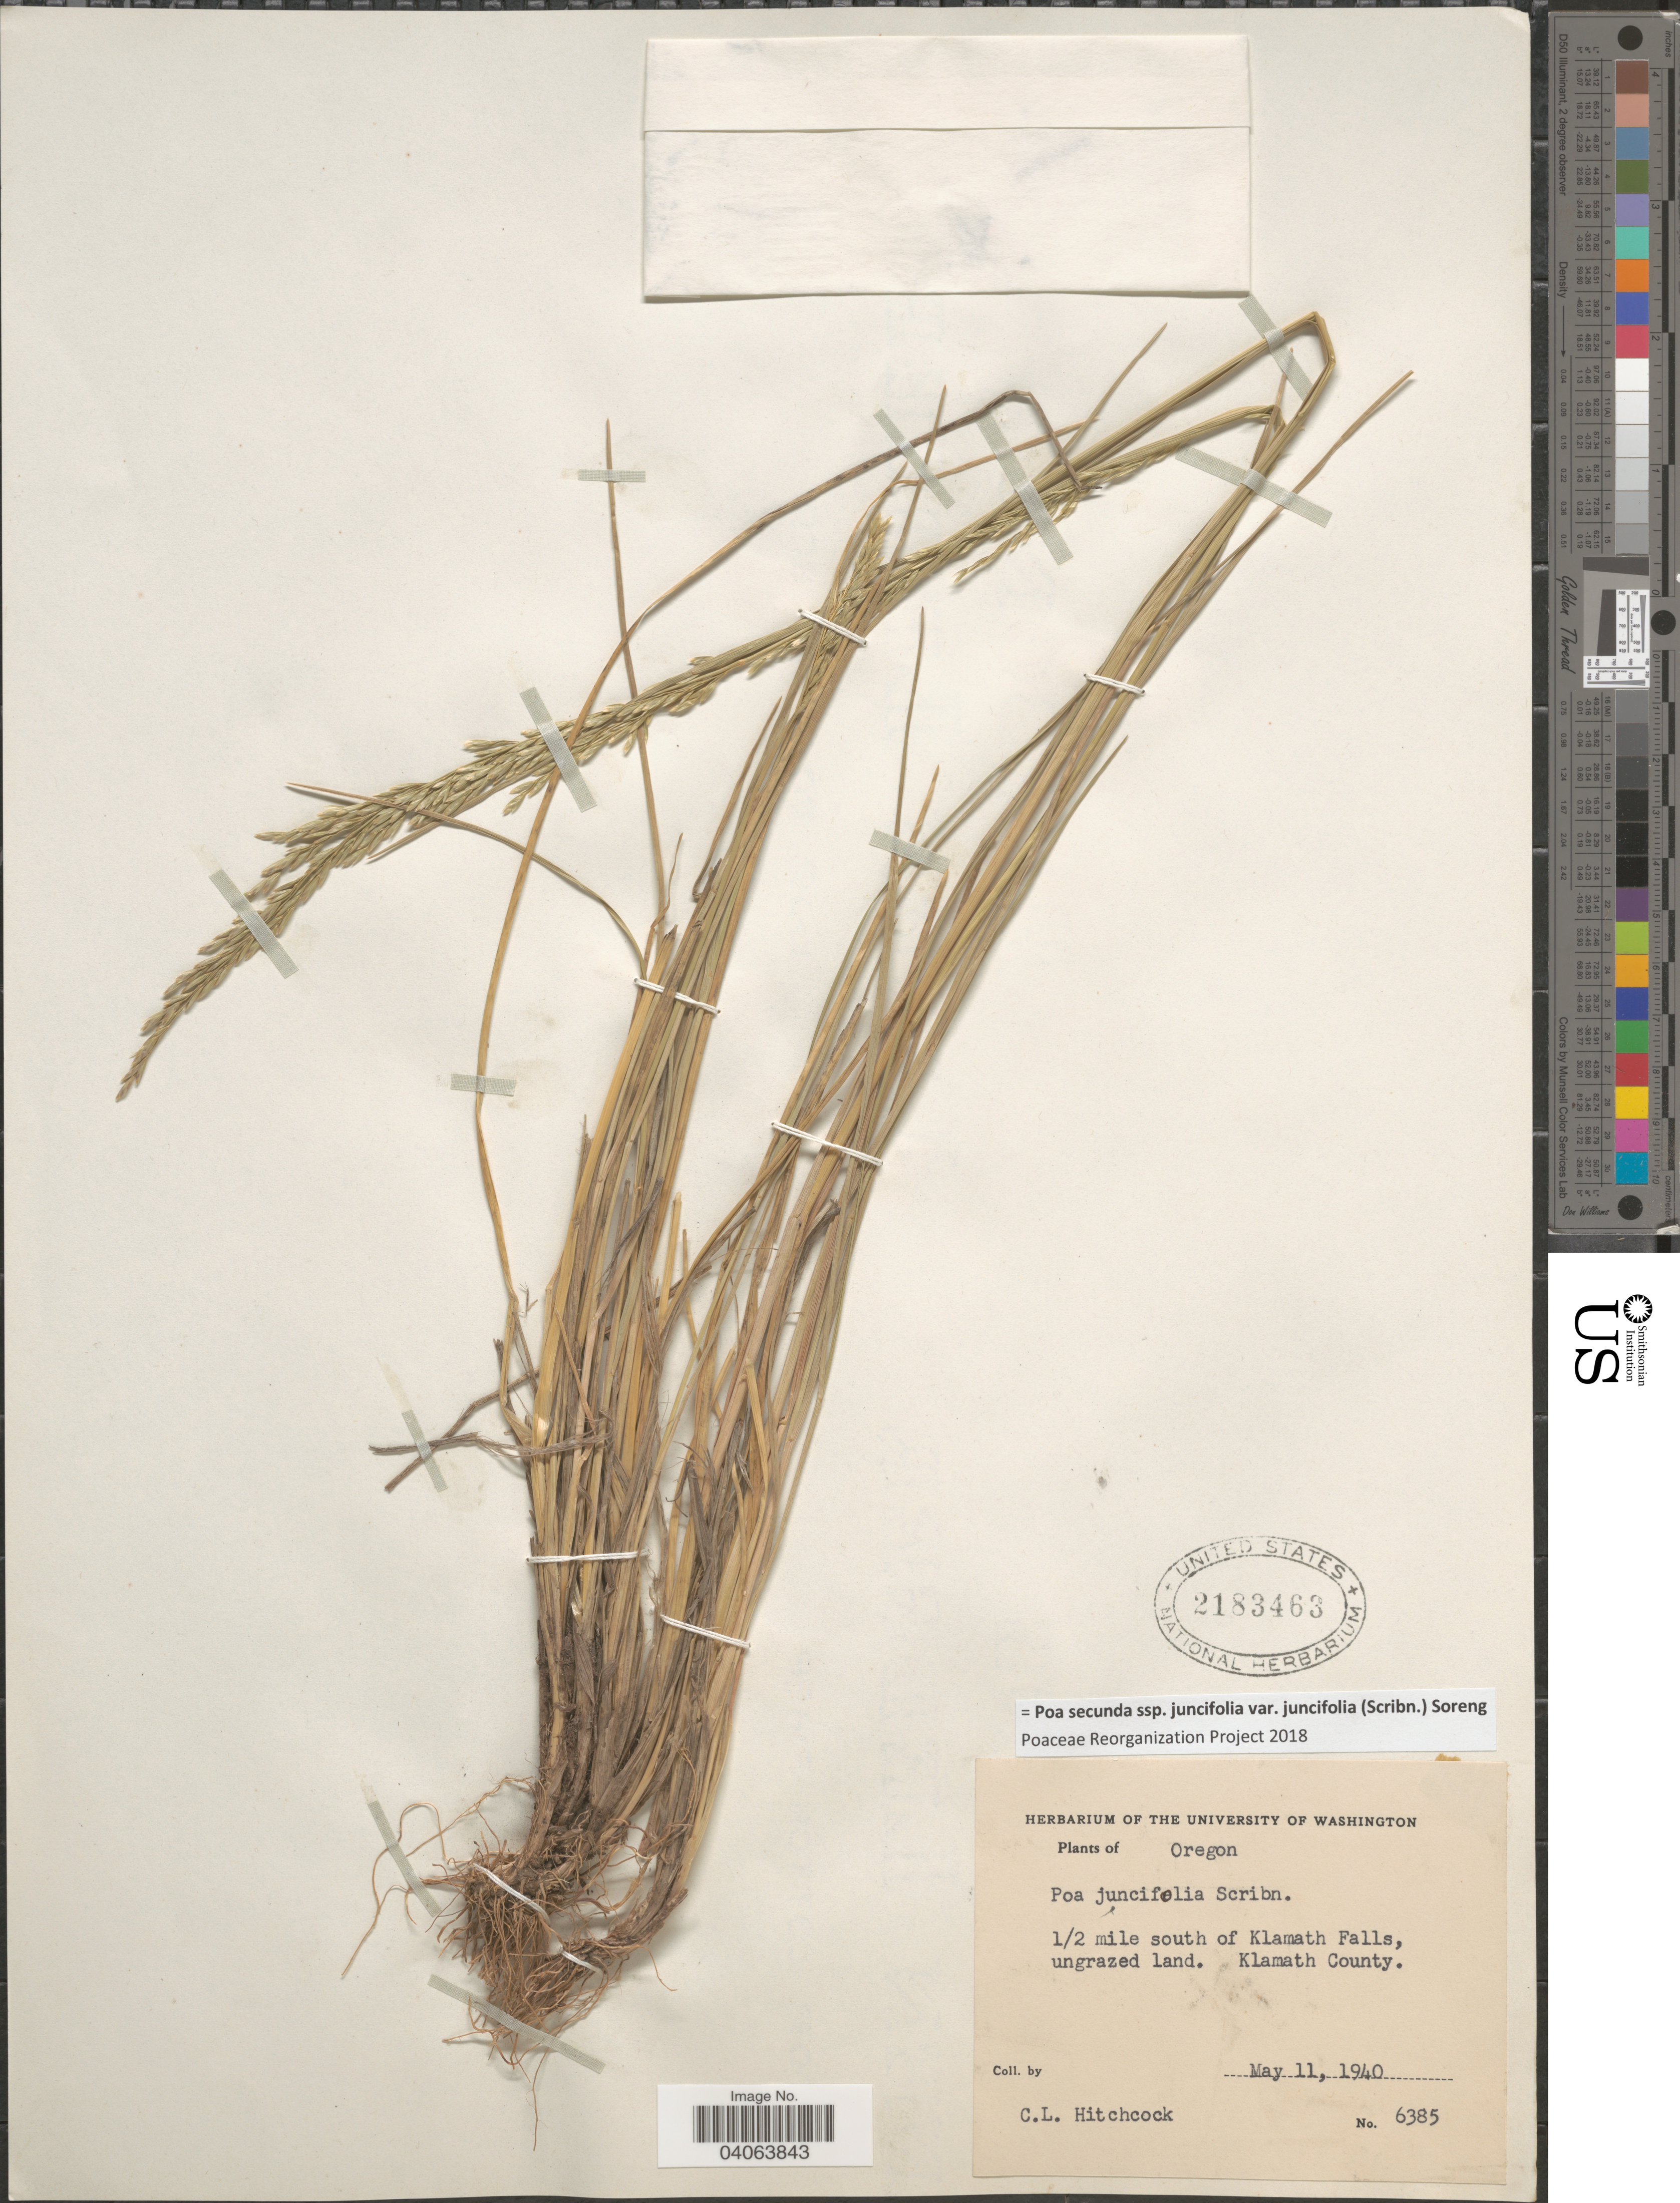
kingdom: Plantae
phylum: Tracheophyta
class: Liliopsida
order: Poales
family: Poaceae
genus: Poa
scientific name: Poa secunda subsp. juncifolia var. juncifolia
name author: (Scribn.) Soreng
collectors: C. L. Hitchcock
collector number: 6385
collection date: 1940-05-11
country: United States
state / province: Oregon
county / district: Klamath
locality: ½ mile south of Klamath Falls, ungrazed land. Klamath County.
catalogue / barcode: US 2183463